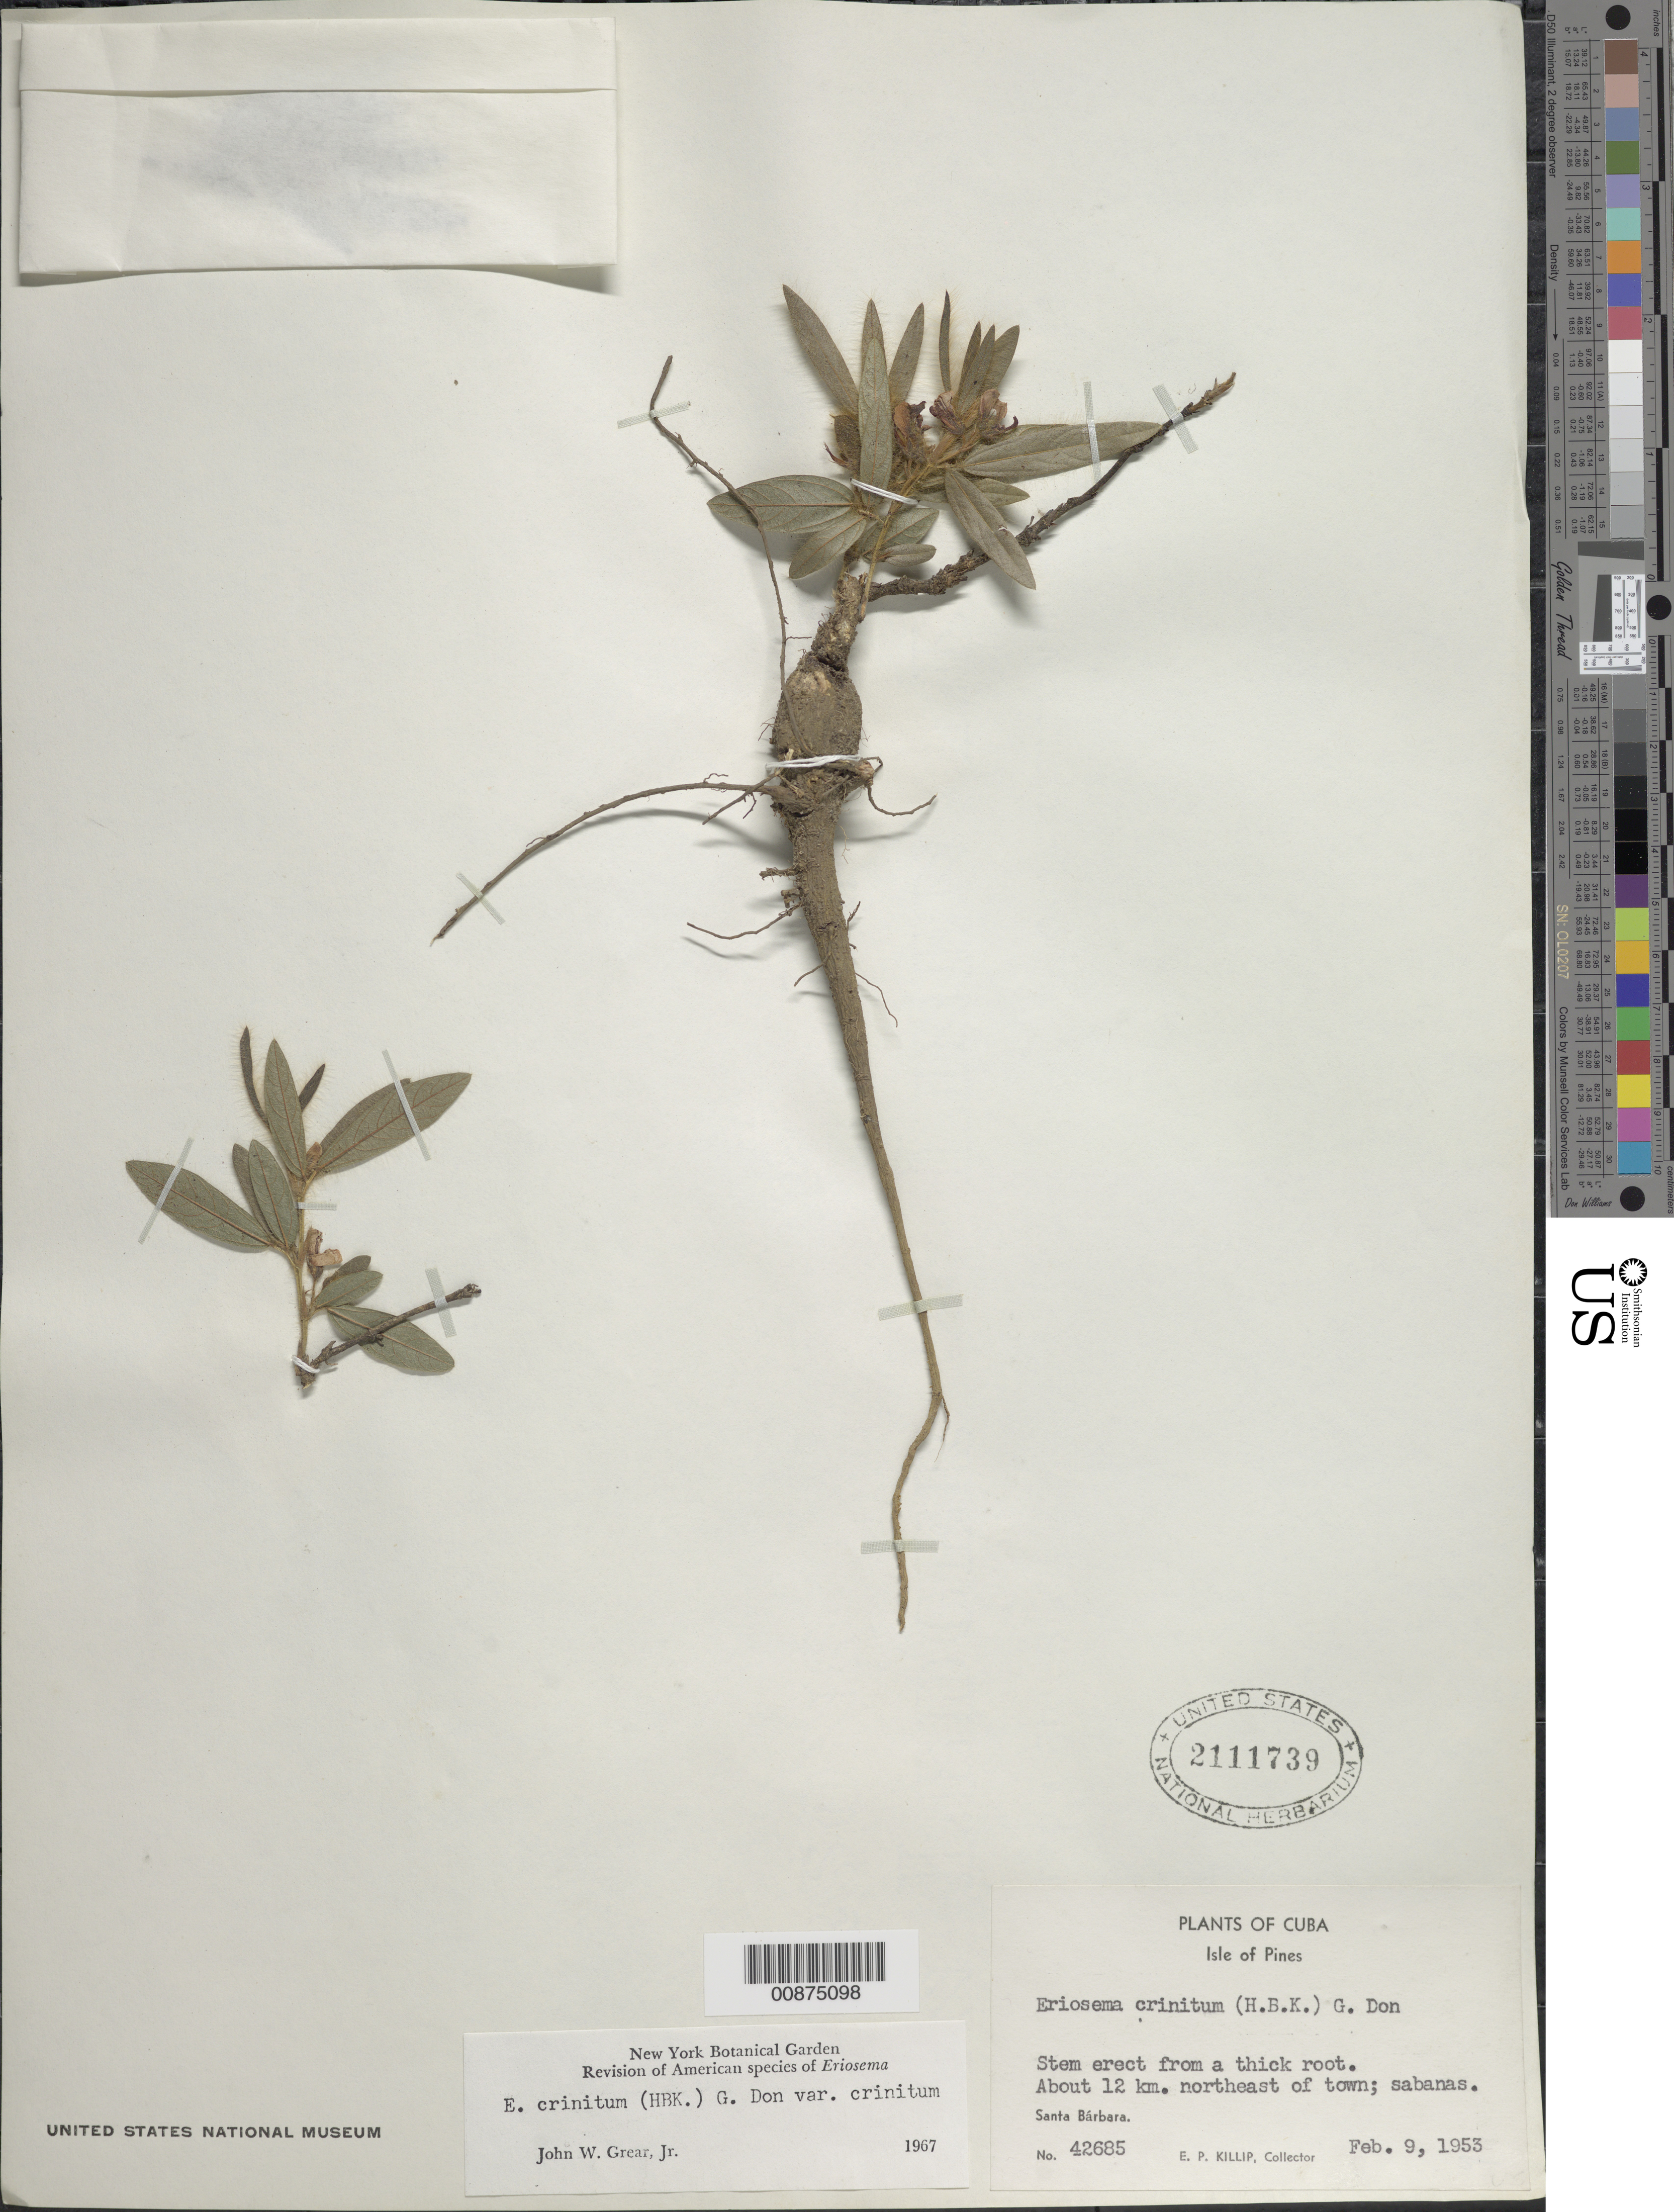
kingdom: Plantae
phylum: Tracheophyta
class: Magnoliopsida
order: Fabales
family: Fabaceae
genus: Eriosema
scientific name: Eriosema crinitum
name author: (Kunth) G. Don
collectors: E. P. Killip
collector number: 42685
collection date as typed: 09 Feb 1953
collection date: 1953-02-09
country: Cuba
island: Isla de la Juventud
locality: Isle of Pines: About 12 km northeast of Santa Bárbara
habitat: Sabanas.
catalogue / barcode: US 2111739